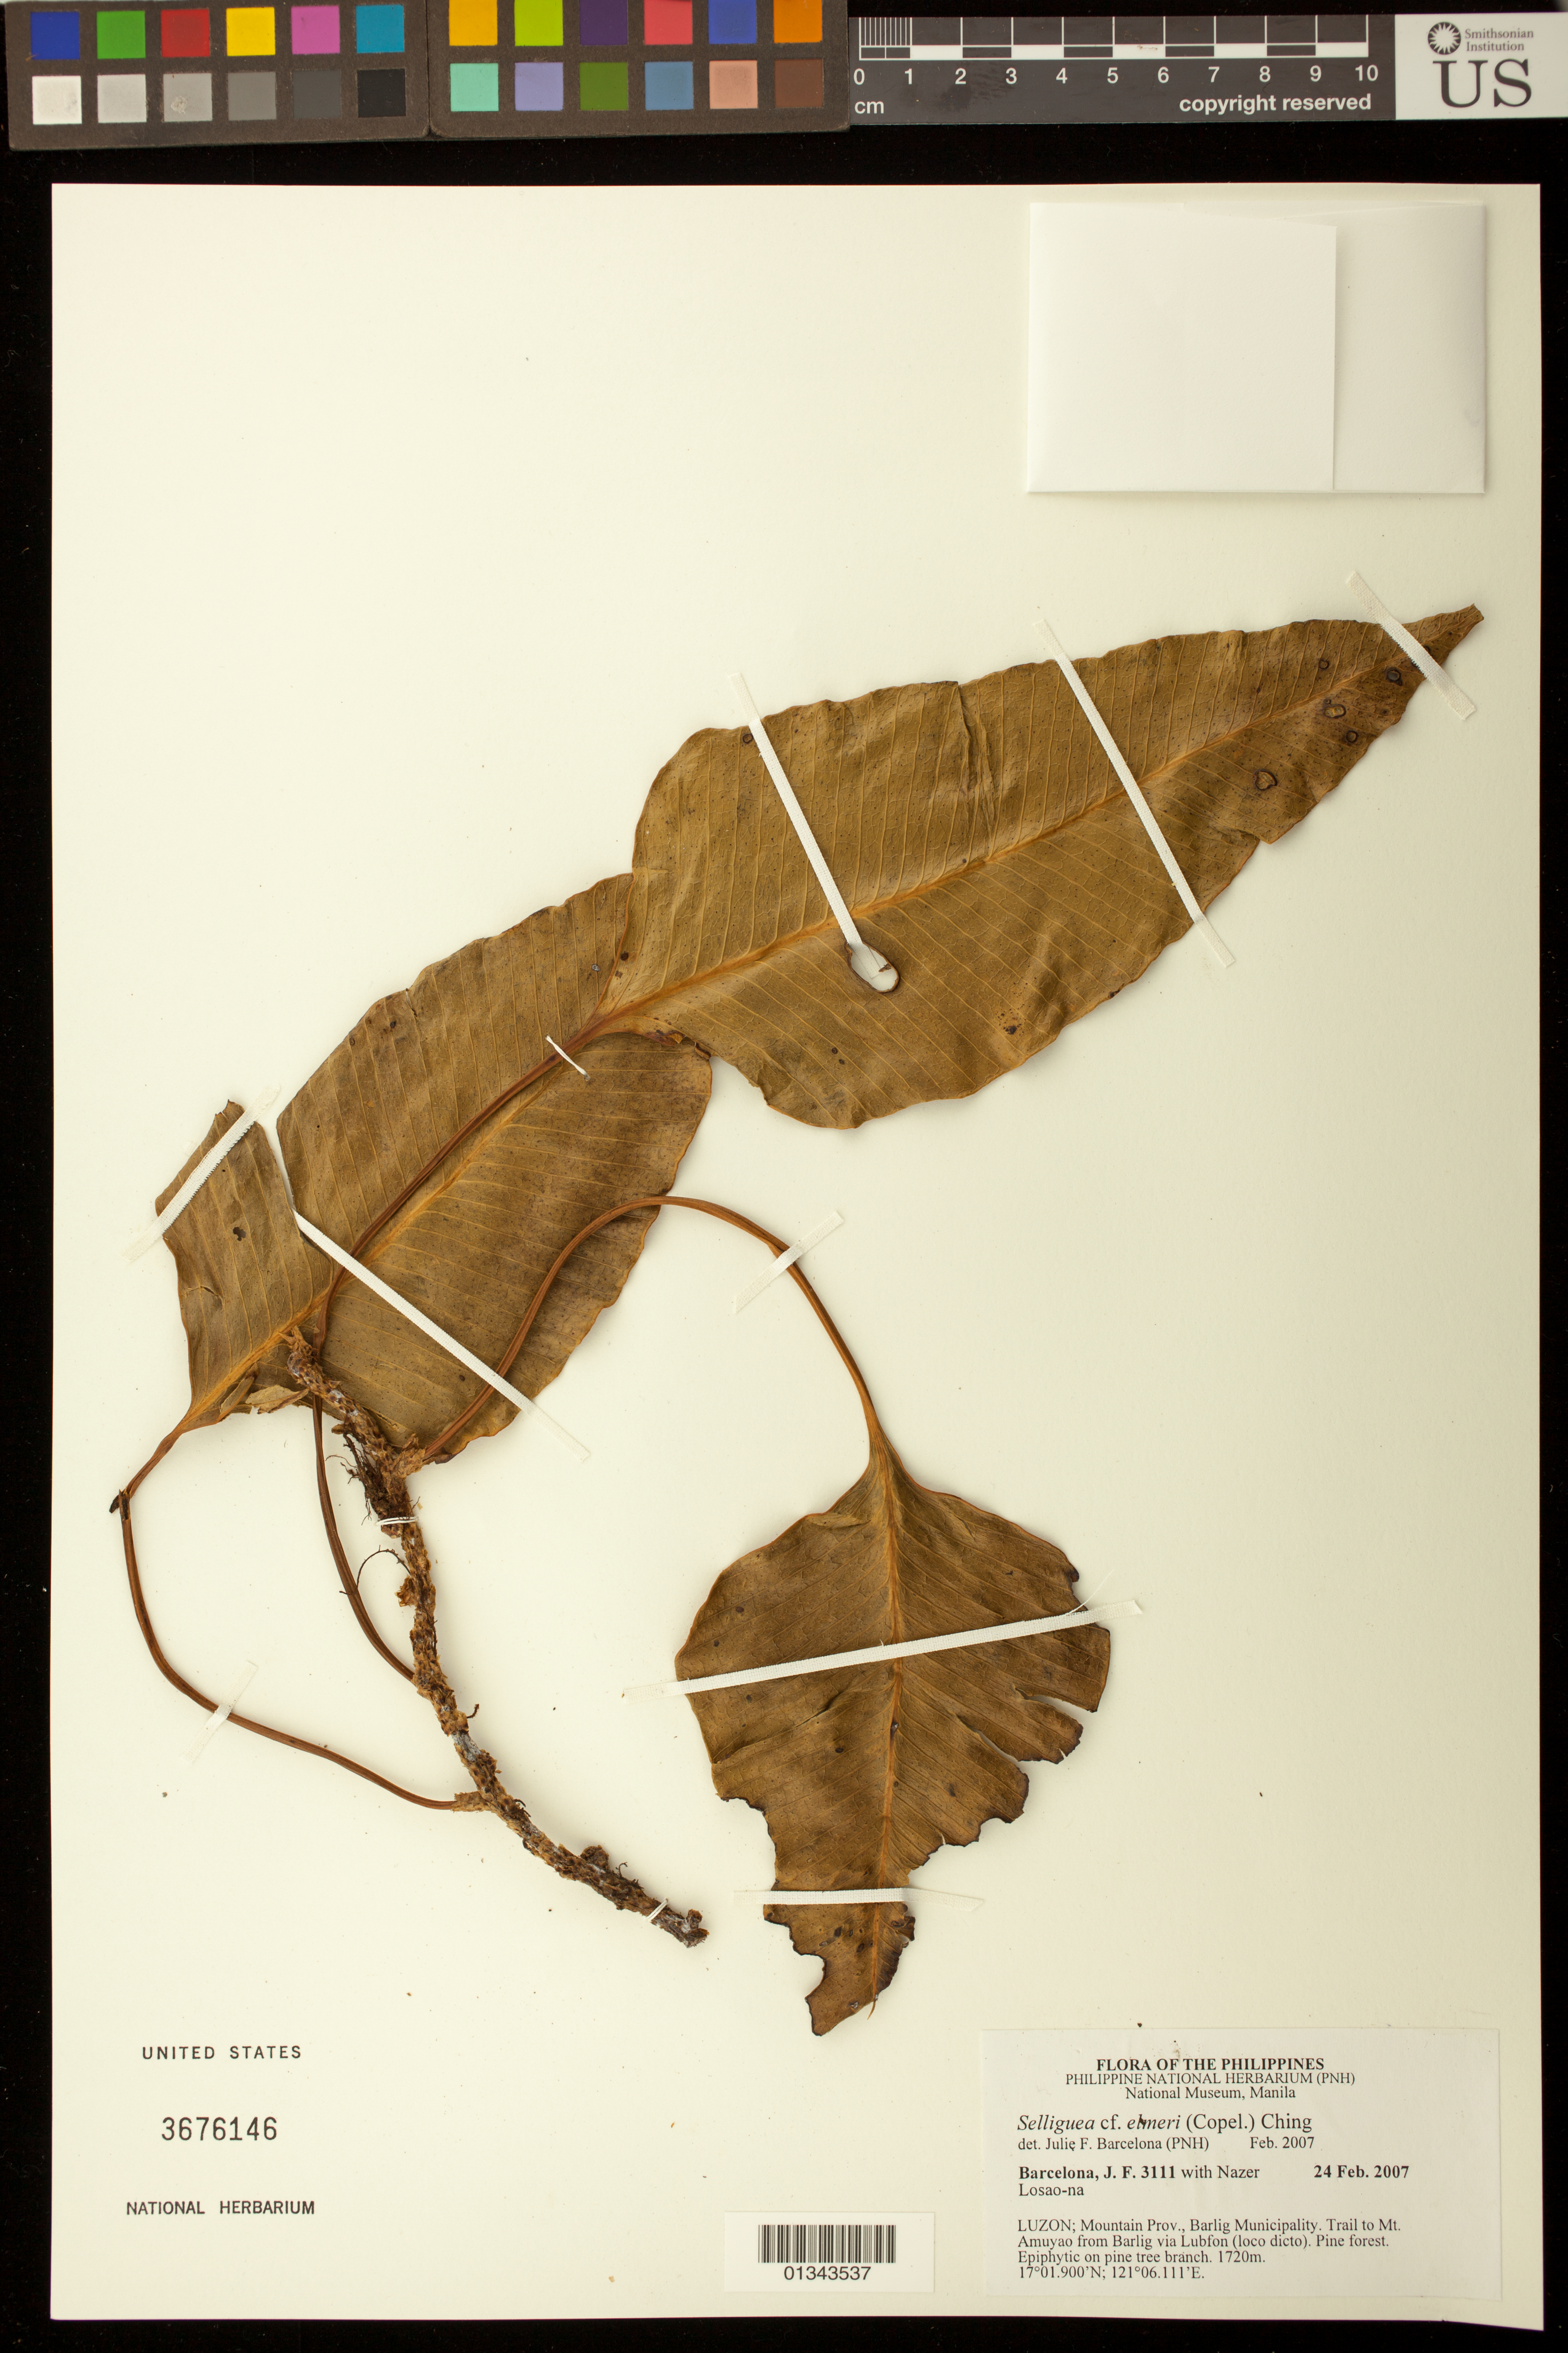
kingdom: Plantae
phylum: Tracheophyta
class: Polypodiopsida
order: Polypodiales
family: Polypodiaceae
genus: Selliguea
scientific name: Selliguea elmeri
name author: (Copel.) Ching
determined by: Barcelona, J. F.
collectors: J. F. Barcelona & N. Losao-na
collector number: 3111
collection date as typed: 24 Feb 2007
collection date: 2007-02-24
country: Philippines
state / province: Cordillera (Administrative Region)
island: Luzon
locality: Luzon; Mountain Prov., Barlig Municipality, Trail to Mt. Amuyao from Barlig via Lubfon (loco dicto).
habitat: Pine forest.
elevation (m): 1720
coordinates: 17 01.900 N, 121 06.111 E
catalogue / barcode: US 3676146